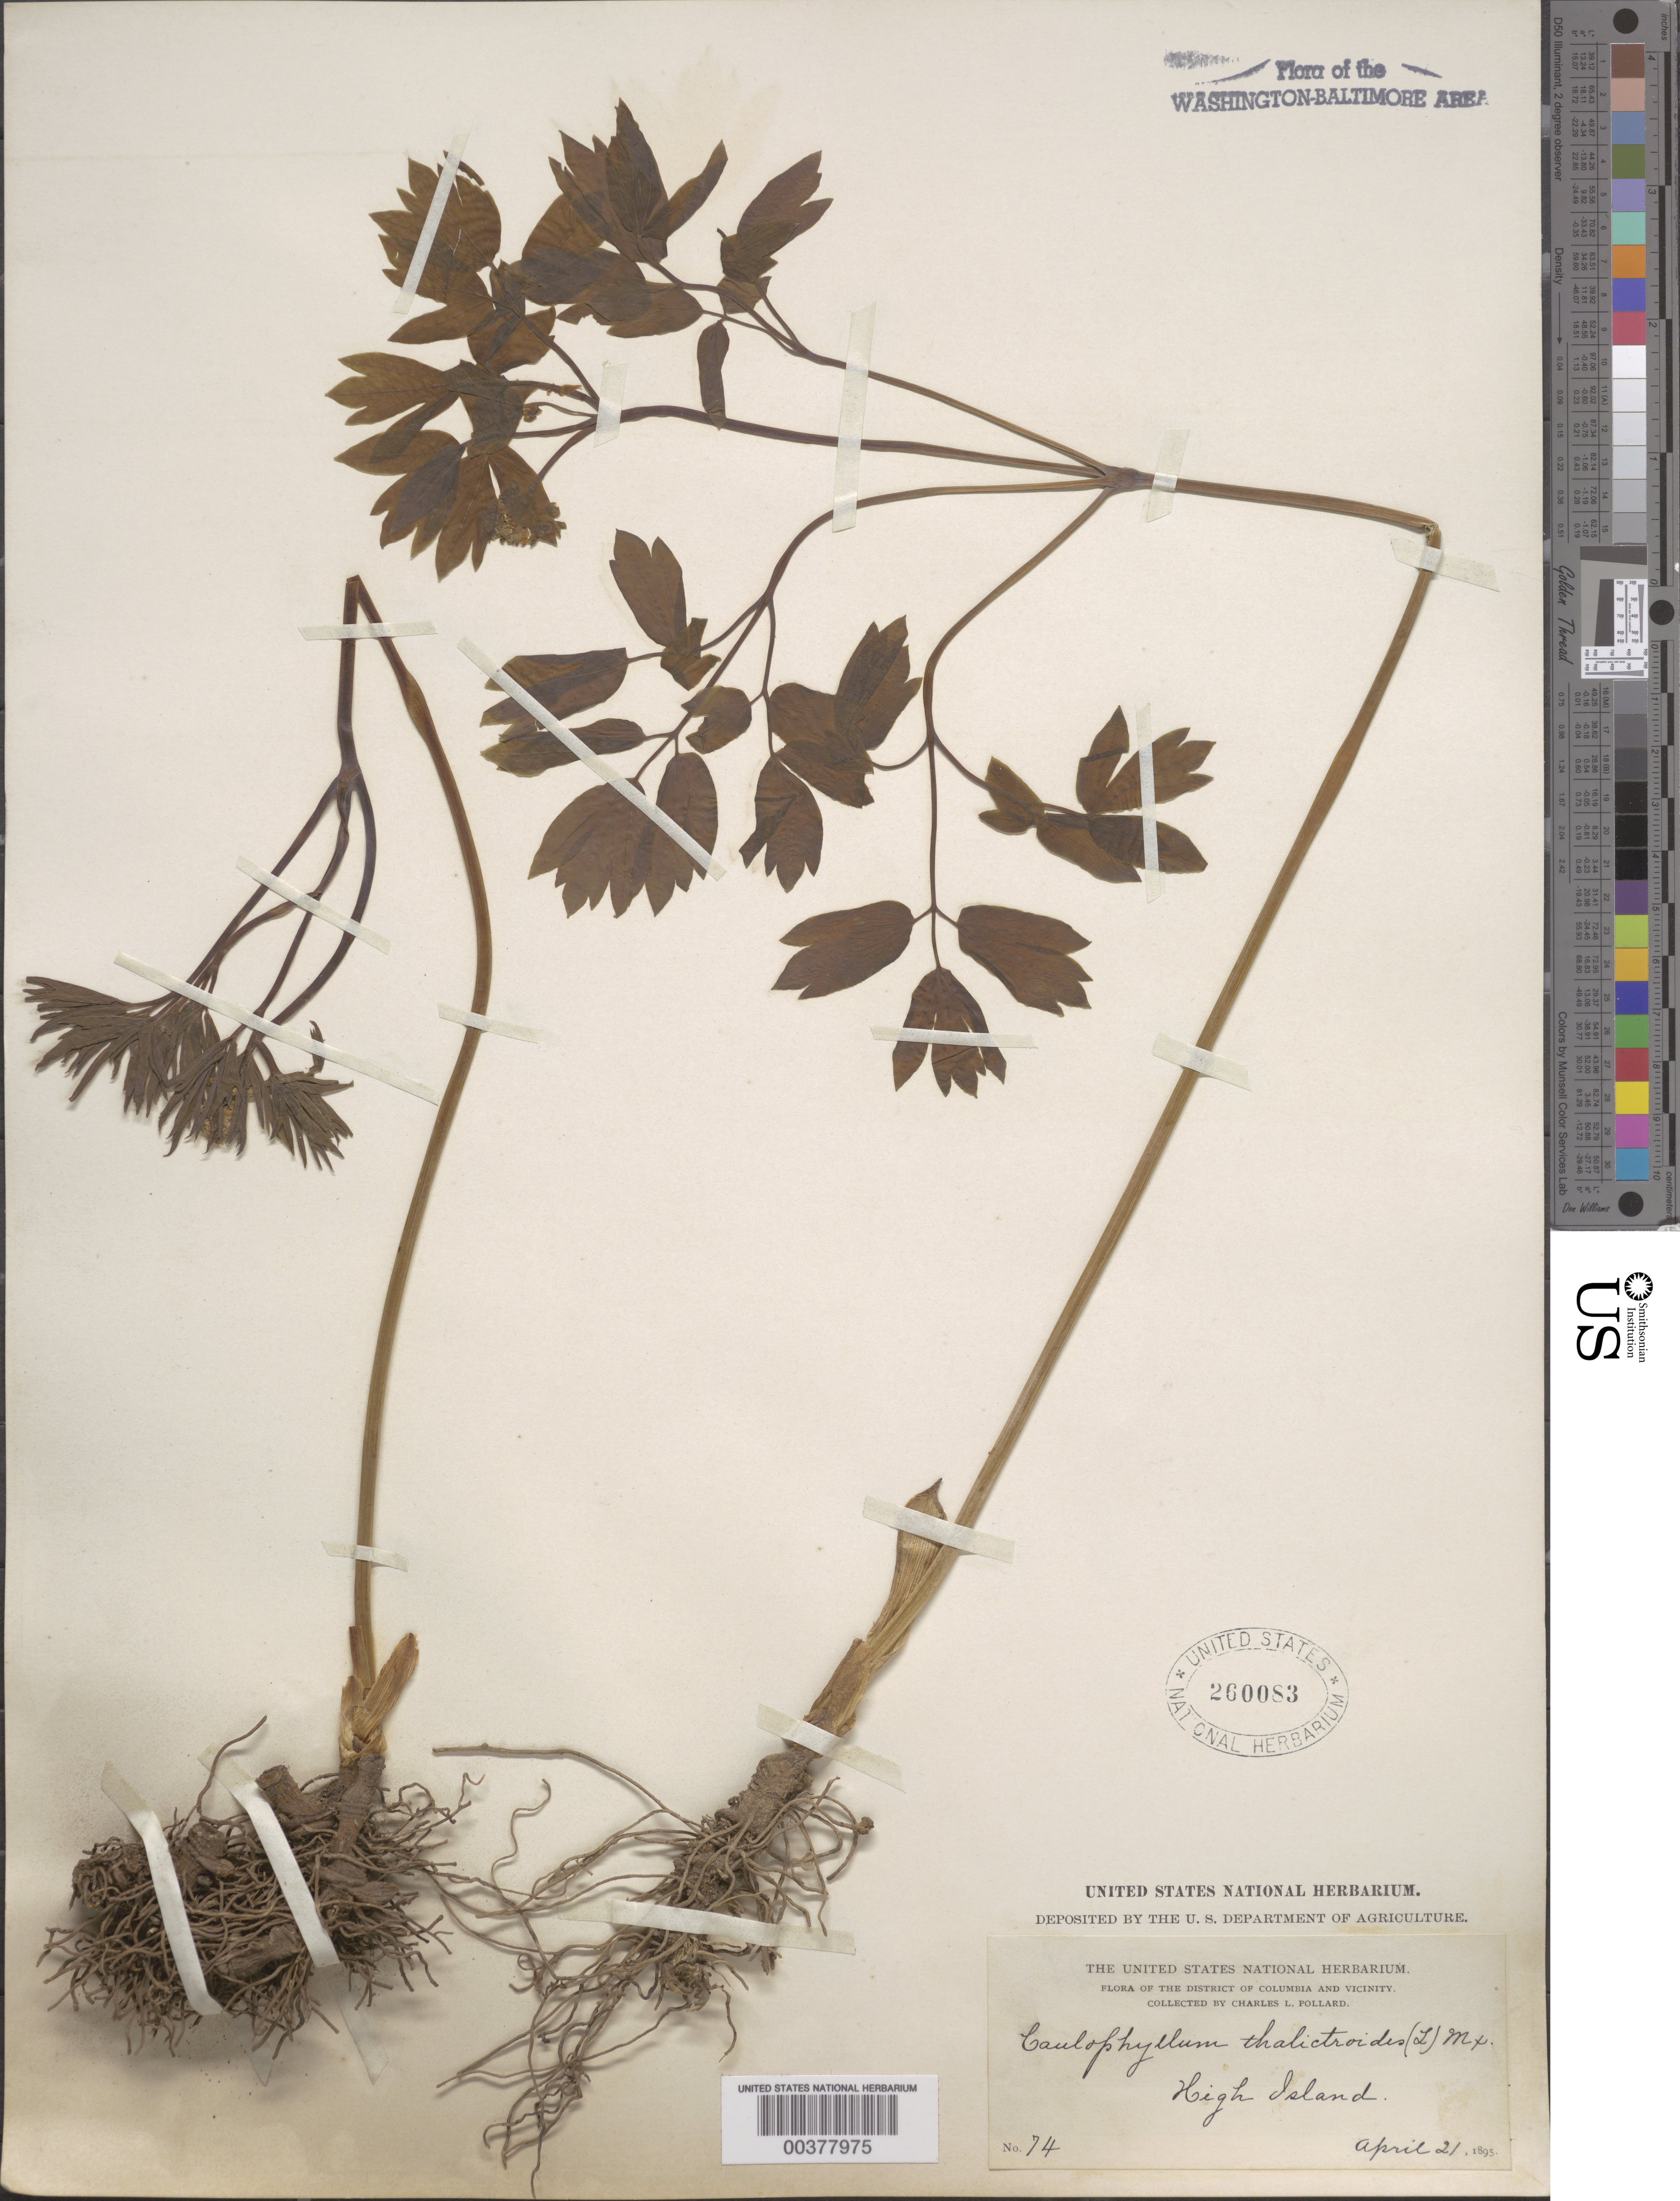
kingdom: Plantae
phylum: Tracheophyta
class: Magnoliopsida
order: Ranunculales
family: Berberidaceae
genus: Caulophyllum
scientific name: Caulophyllum thalictroides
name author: (L.) Michx.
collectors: C. L. Pollard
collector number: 74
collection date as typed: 21 Apr 1895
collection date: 1895-04-21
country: United States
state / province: Maryland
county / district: Montgomery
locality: High Island C. & O. Canal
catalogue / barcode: US 260083